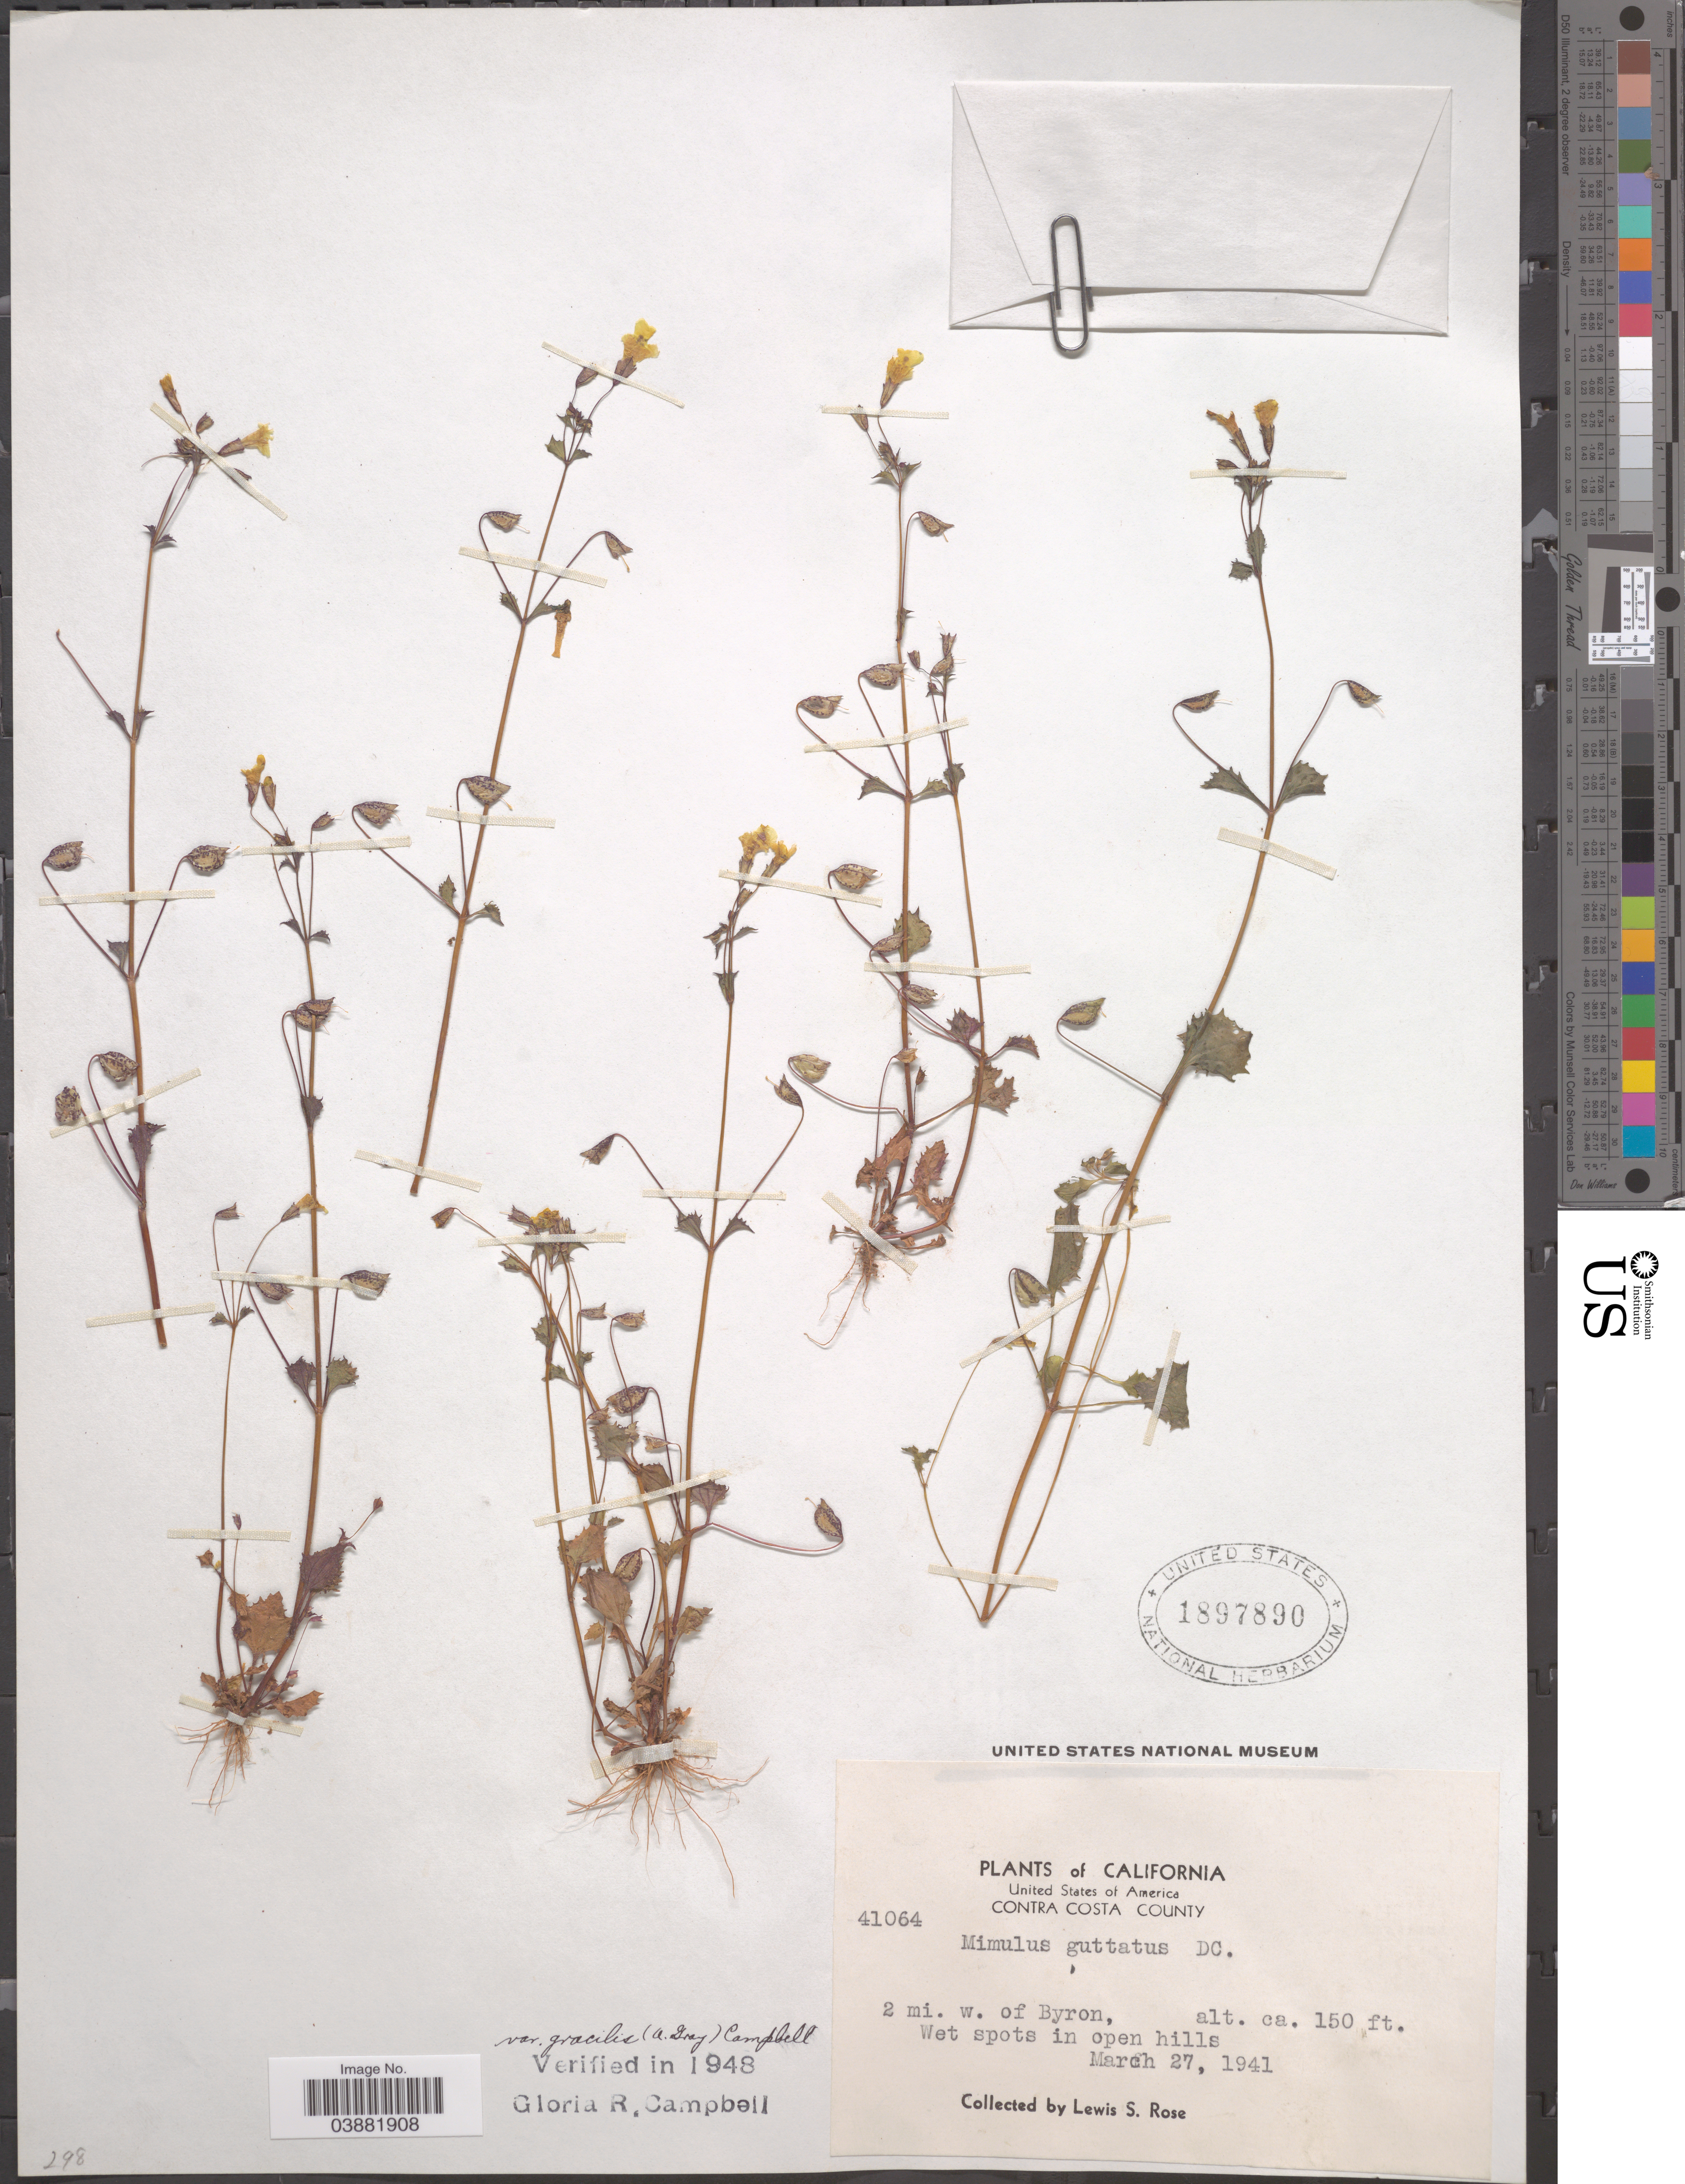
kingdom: Plantae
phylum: Tracheophyta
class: Magnoliopsida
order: Lamiales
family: Phrymaceae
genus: Mimulus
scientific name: Mimulus guttatus var. gracilis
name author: (A. Gray) G.R. Campb.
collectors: L. S. Rose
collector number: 41064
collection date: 1941-03-27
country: United States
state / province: California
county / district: Contra Costa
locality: Contra Costa County. 2 mi. w. of Byron.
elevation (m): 46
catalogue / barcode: US 1897890